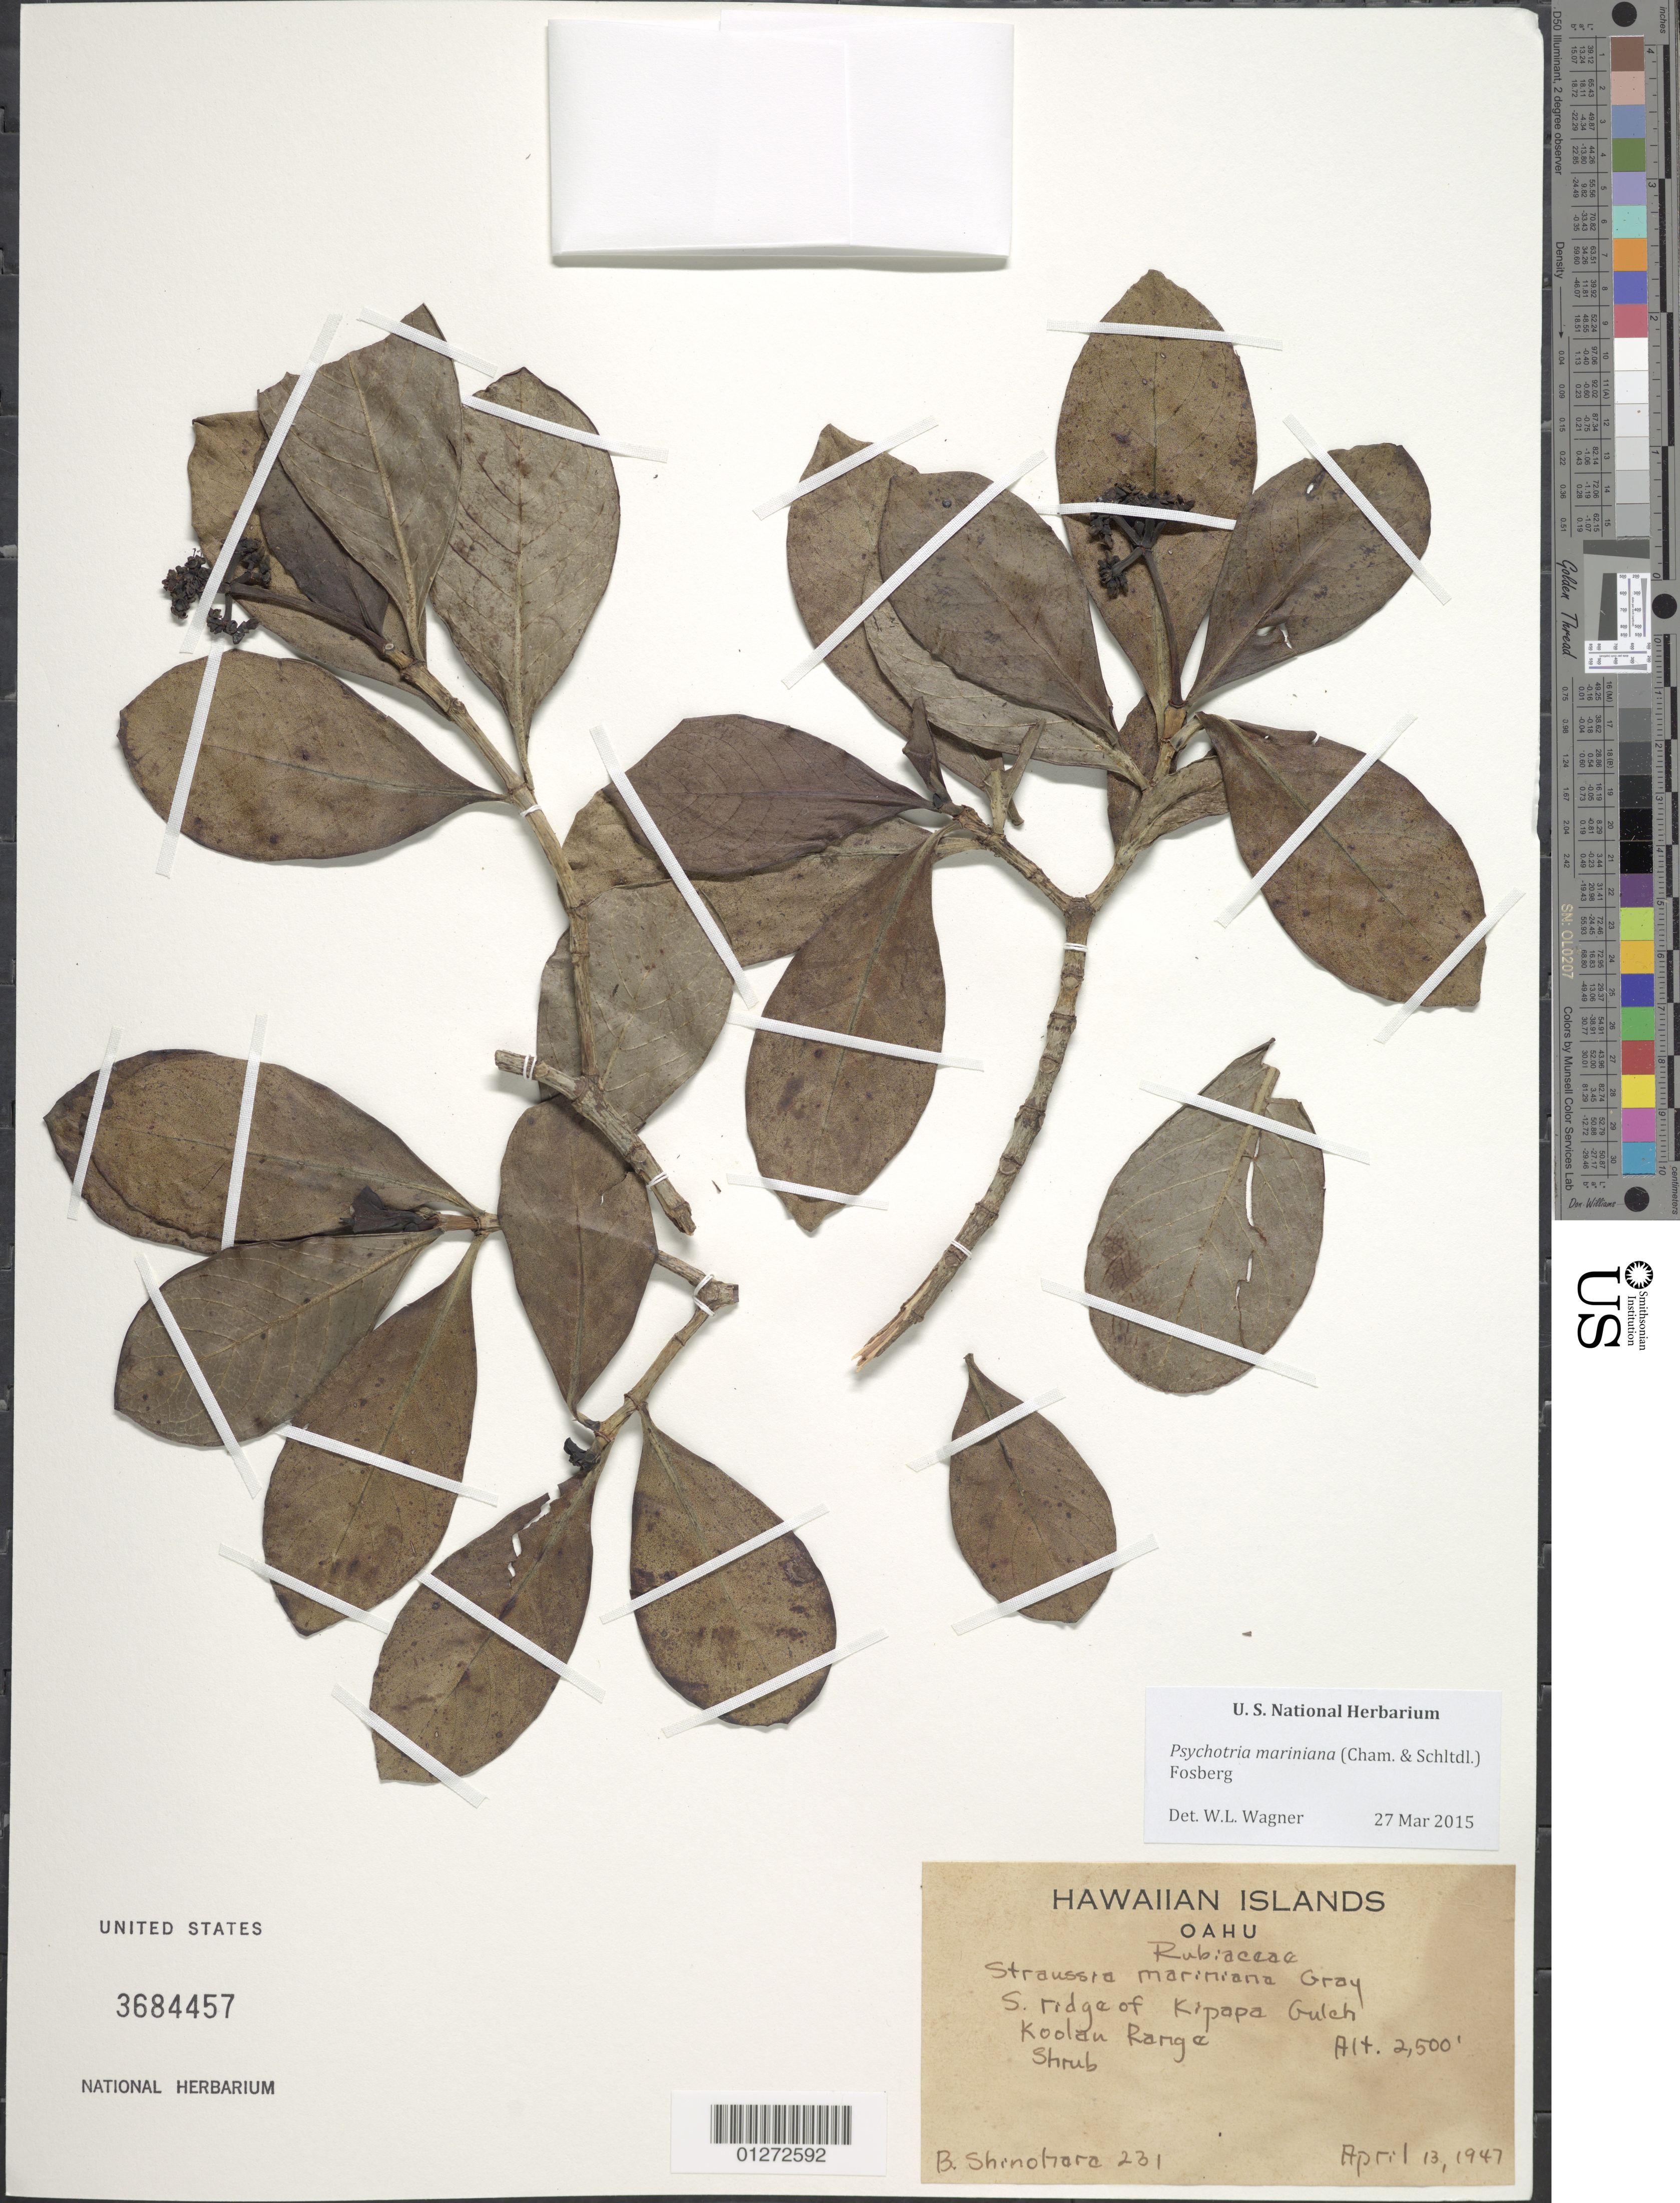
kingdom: Plantae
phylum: Tracheophyta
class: Magnoliopsida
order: Gentianales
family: Rubiaceae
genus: Psychotria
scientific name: Psychotria mariniana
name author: (Cham. & Schltdl.) Fosberg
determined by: Wagner, W. L., (BOT), Smithsonian Institution - National Museum of Natural History (UNITED STATES)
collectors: B. Shinohara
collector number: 231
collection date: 1947-04-13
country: United States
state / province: Hawaii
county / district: Honolulu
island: Oahu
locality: S. Ridge of Kipapa Gulch, Koolau Range.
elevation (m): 762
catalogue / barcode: US 3684457